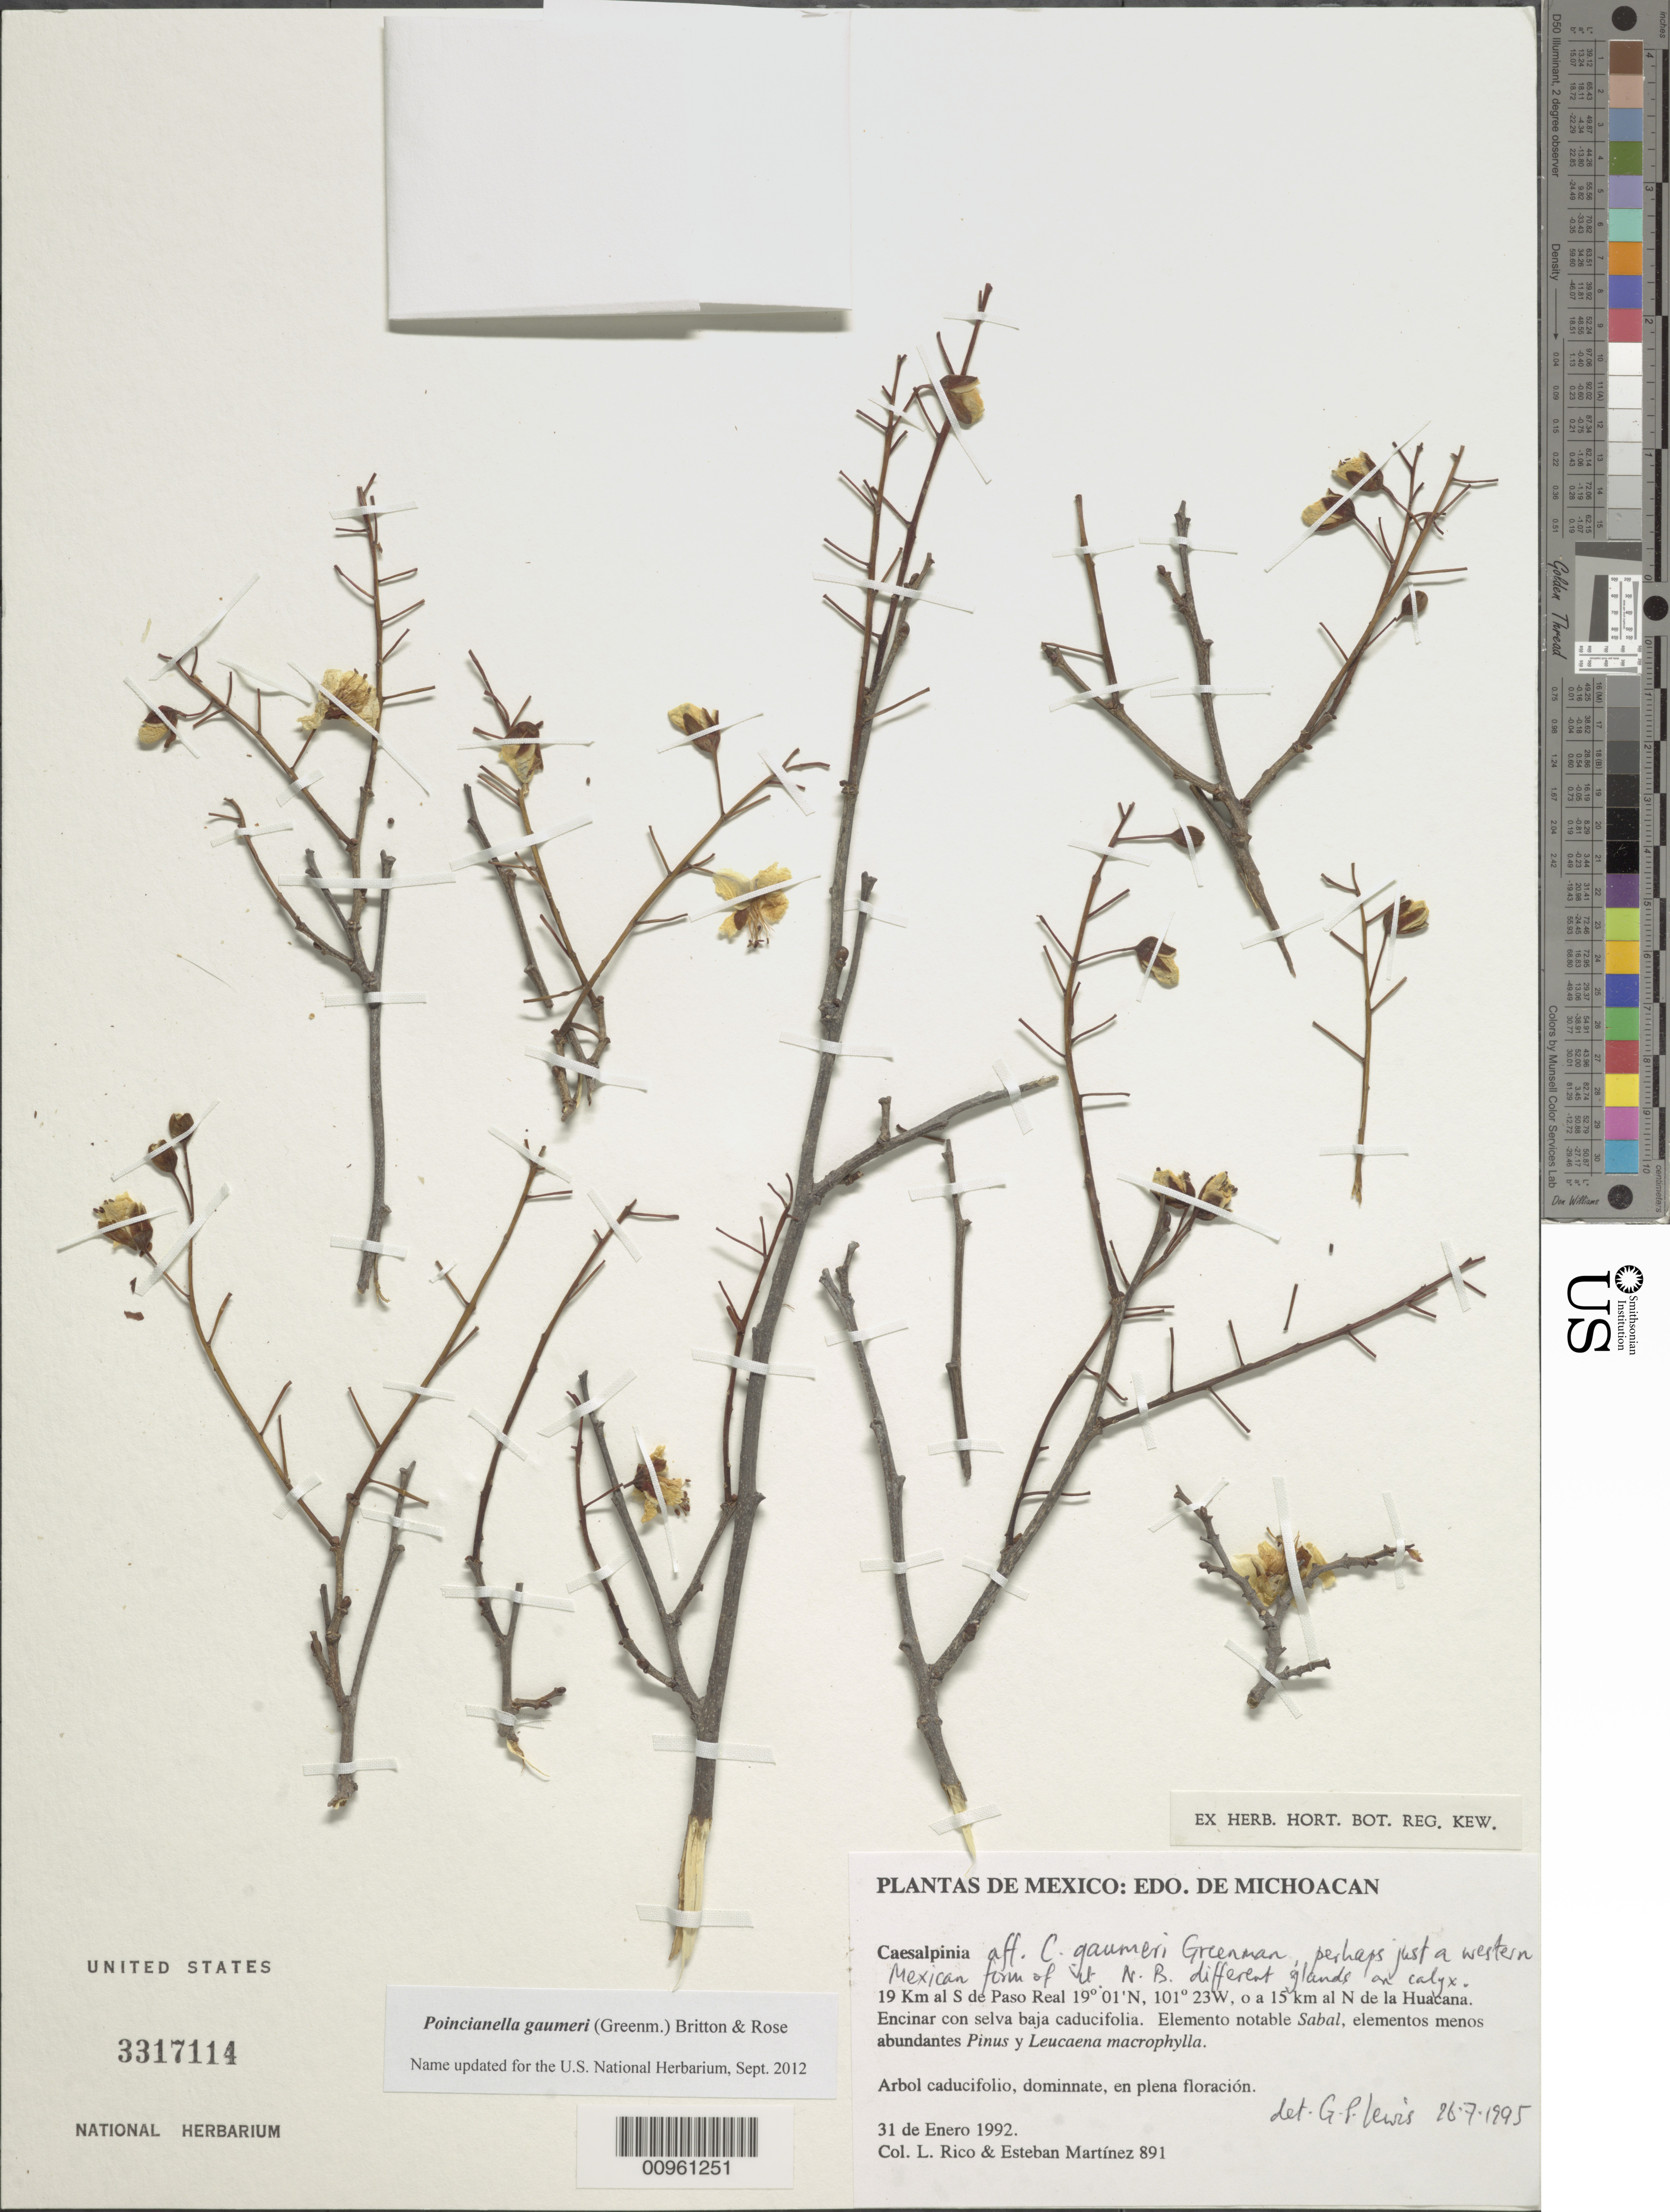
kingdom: Plantae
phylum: Tracheophyta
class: Magnoliopsida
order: Fabales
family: Fabaceae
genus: Cenostigma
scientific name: Cenostigma gaumeri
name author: (Greenm.) Gagnon & G.P. Lewis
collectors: M. Rico Arce & E. Martínez Soto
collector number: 891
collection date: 1992-01-31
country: Mexico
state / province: Michoacán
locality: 19 km al S de Paso Real, o a 15 km al N de la Huacana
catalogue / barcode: US 3317114